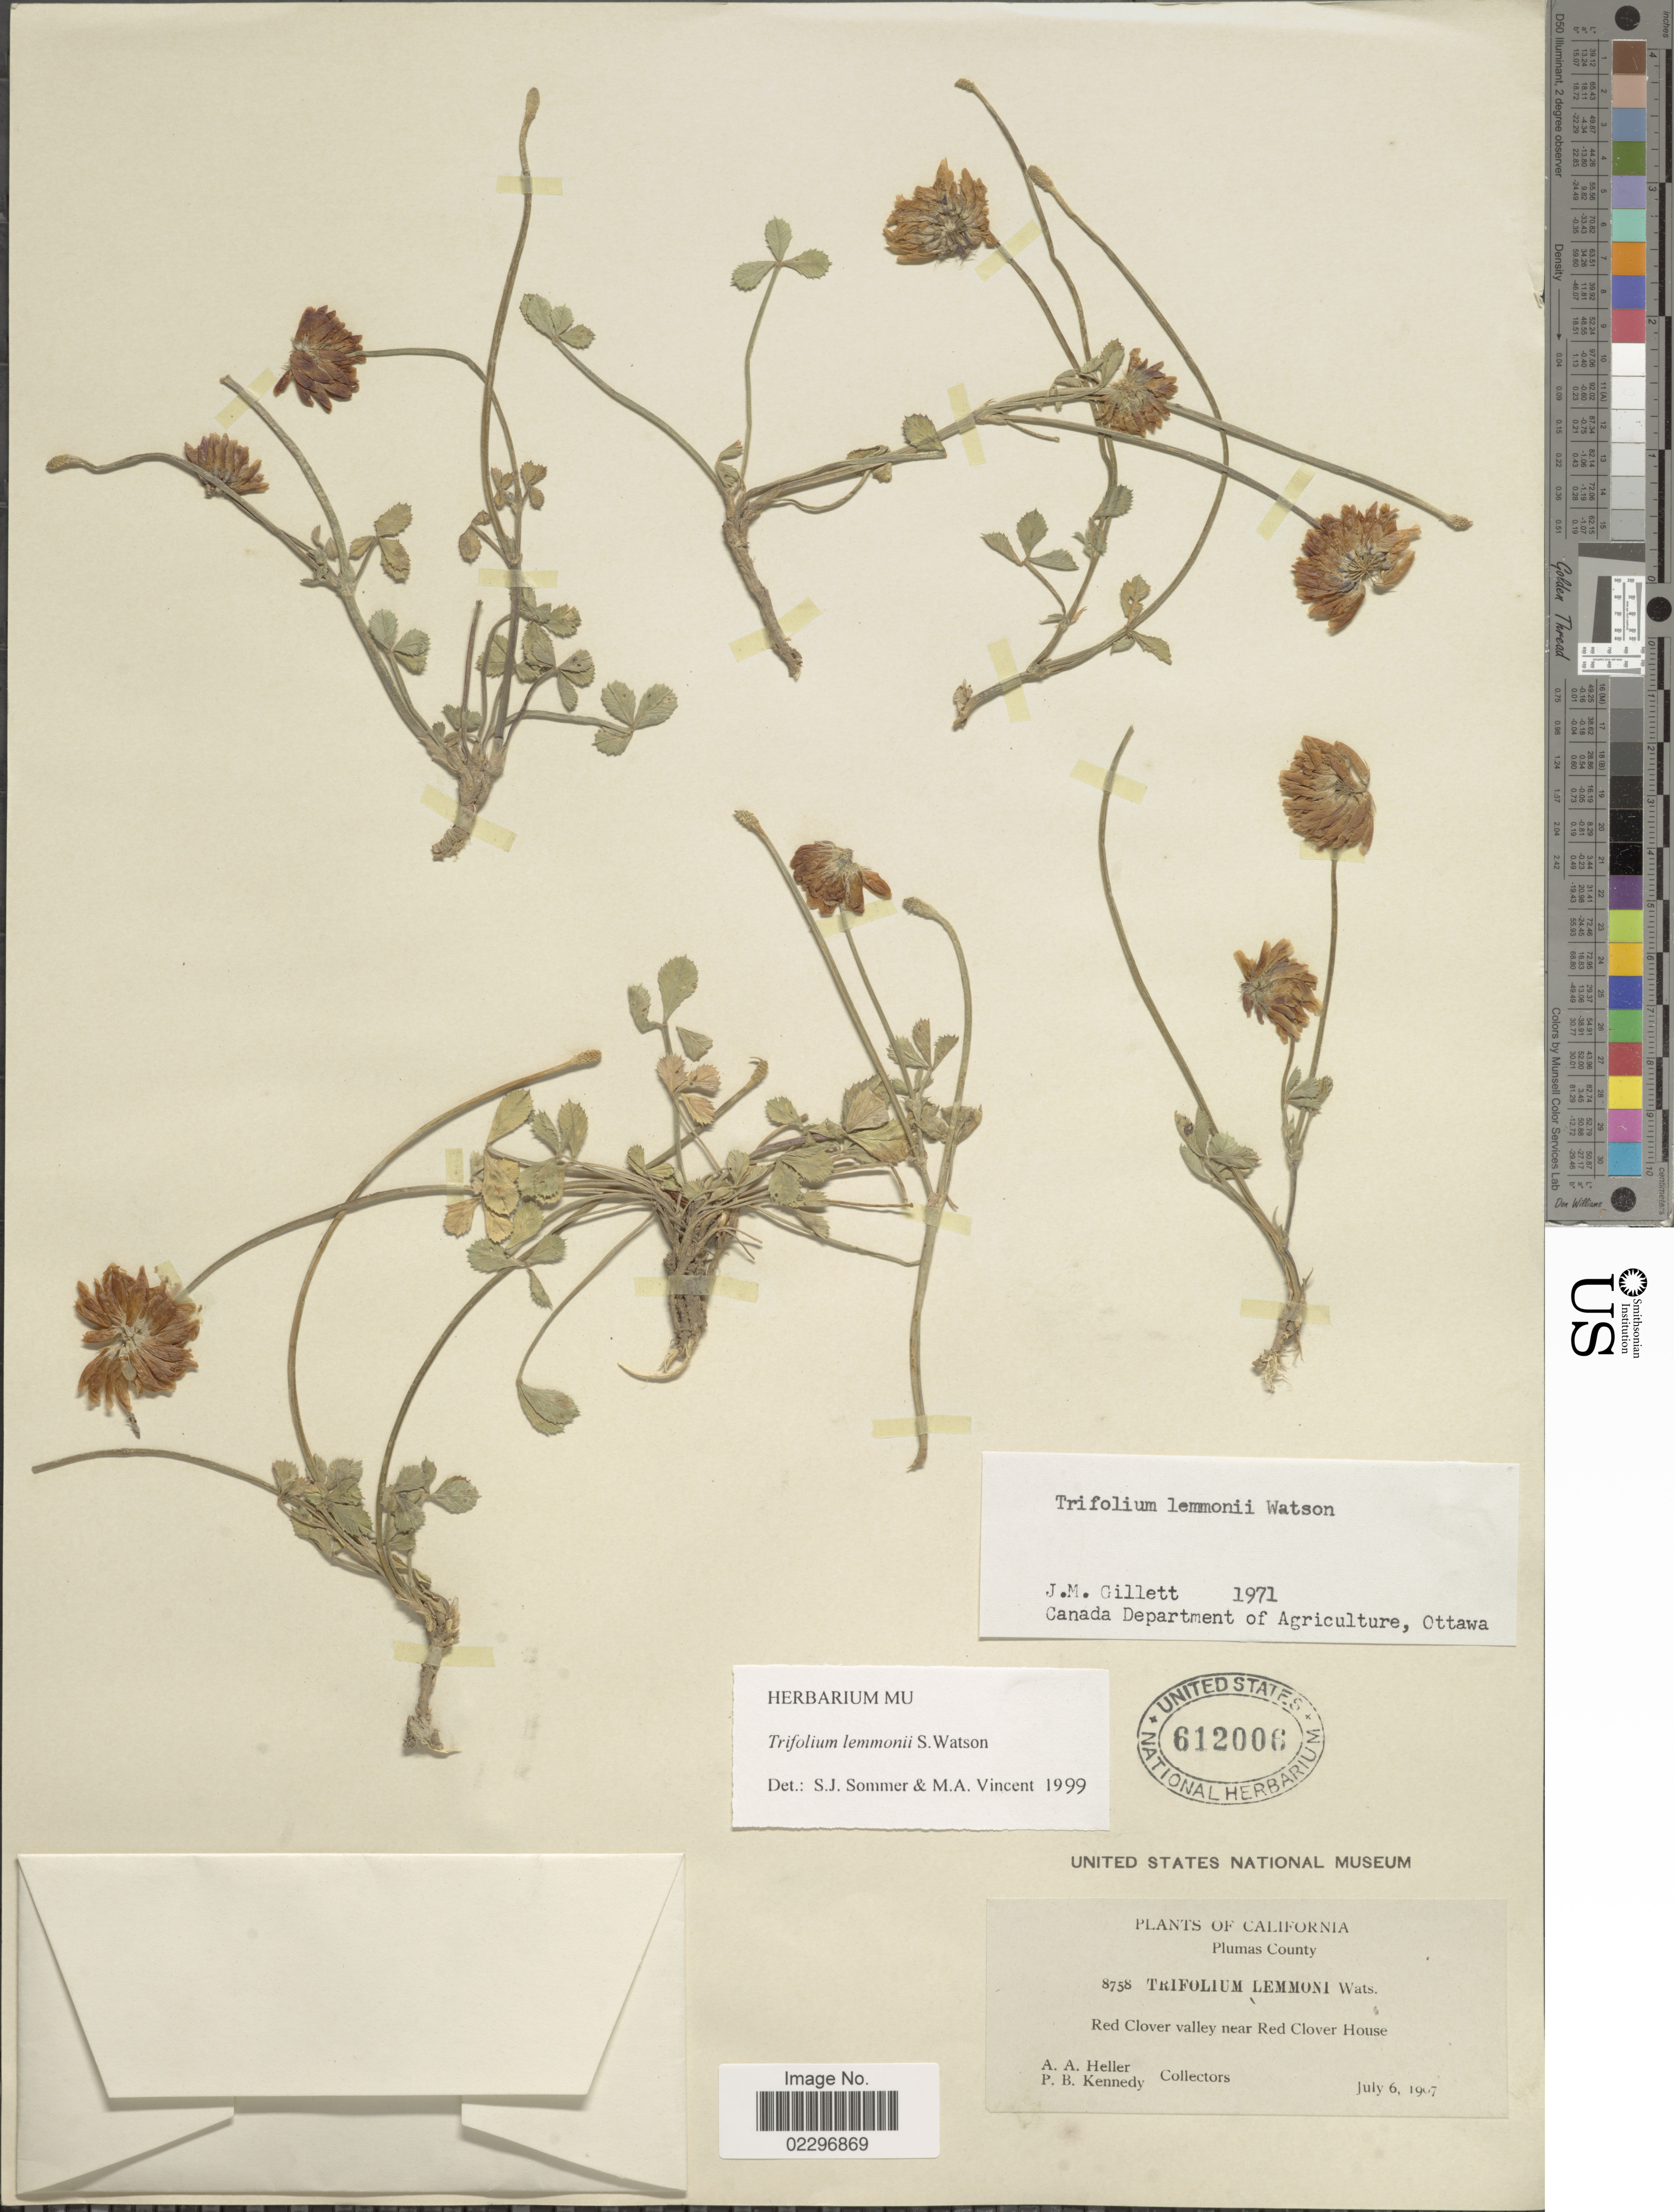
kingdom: Plantae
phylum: Tracheophyta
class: Magnoliopsida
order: Fabales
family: Fabaceae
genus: Trifolium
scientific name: Trifolium lemmonii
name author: S. Watson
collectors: A. A. Heller & P. B. Kennedy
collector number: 8758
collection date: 1907-07-06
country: United States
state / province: California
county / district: Plumas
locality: Plumas County, Red Clover valley near Red Clover House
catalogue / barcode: US 612006